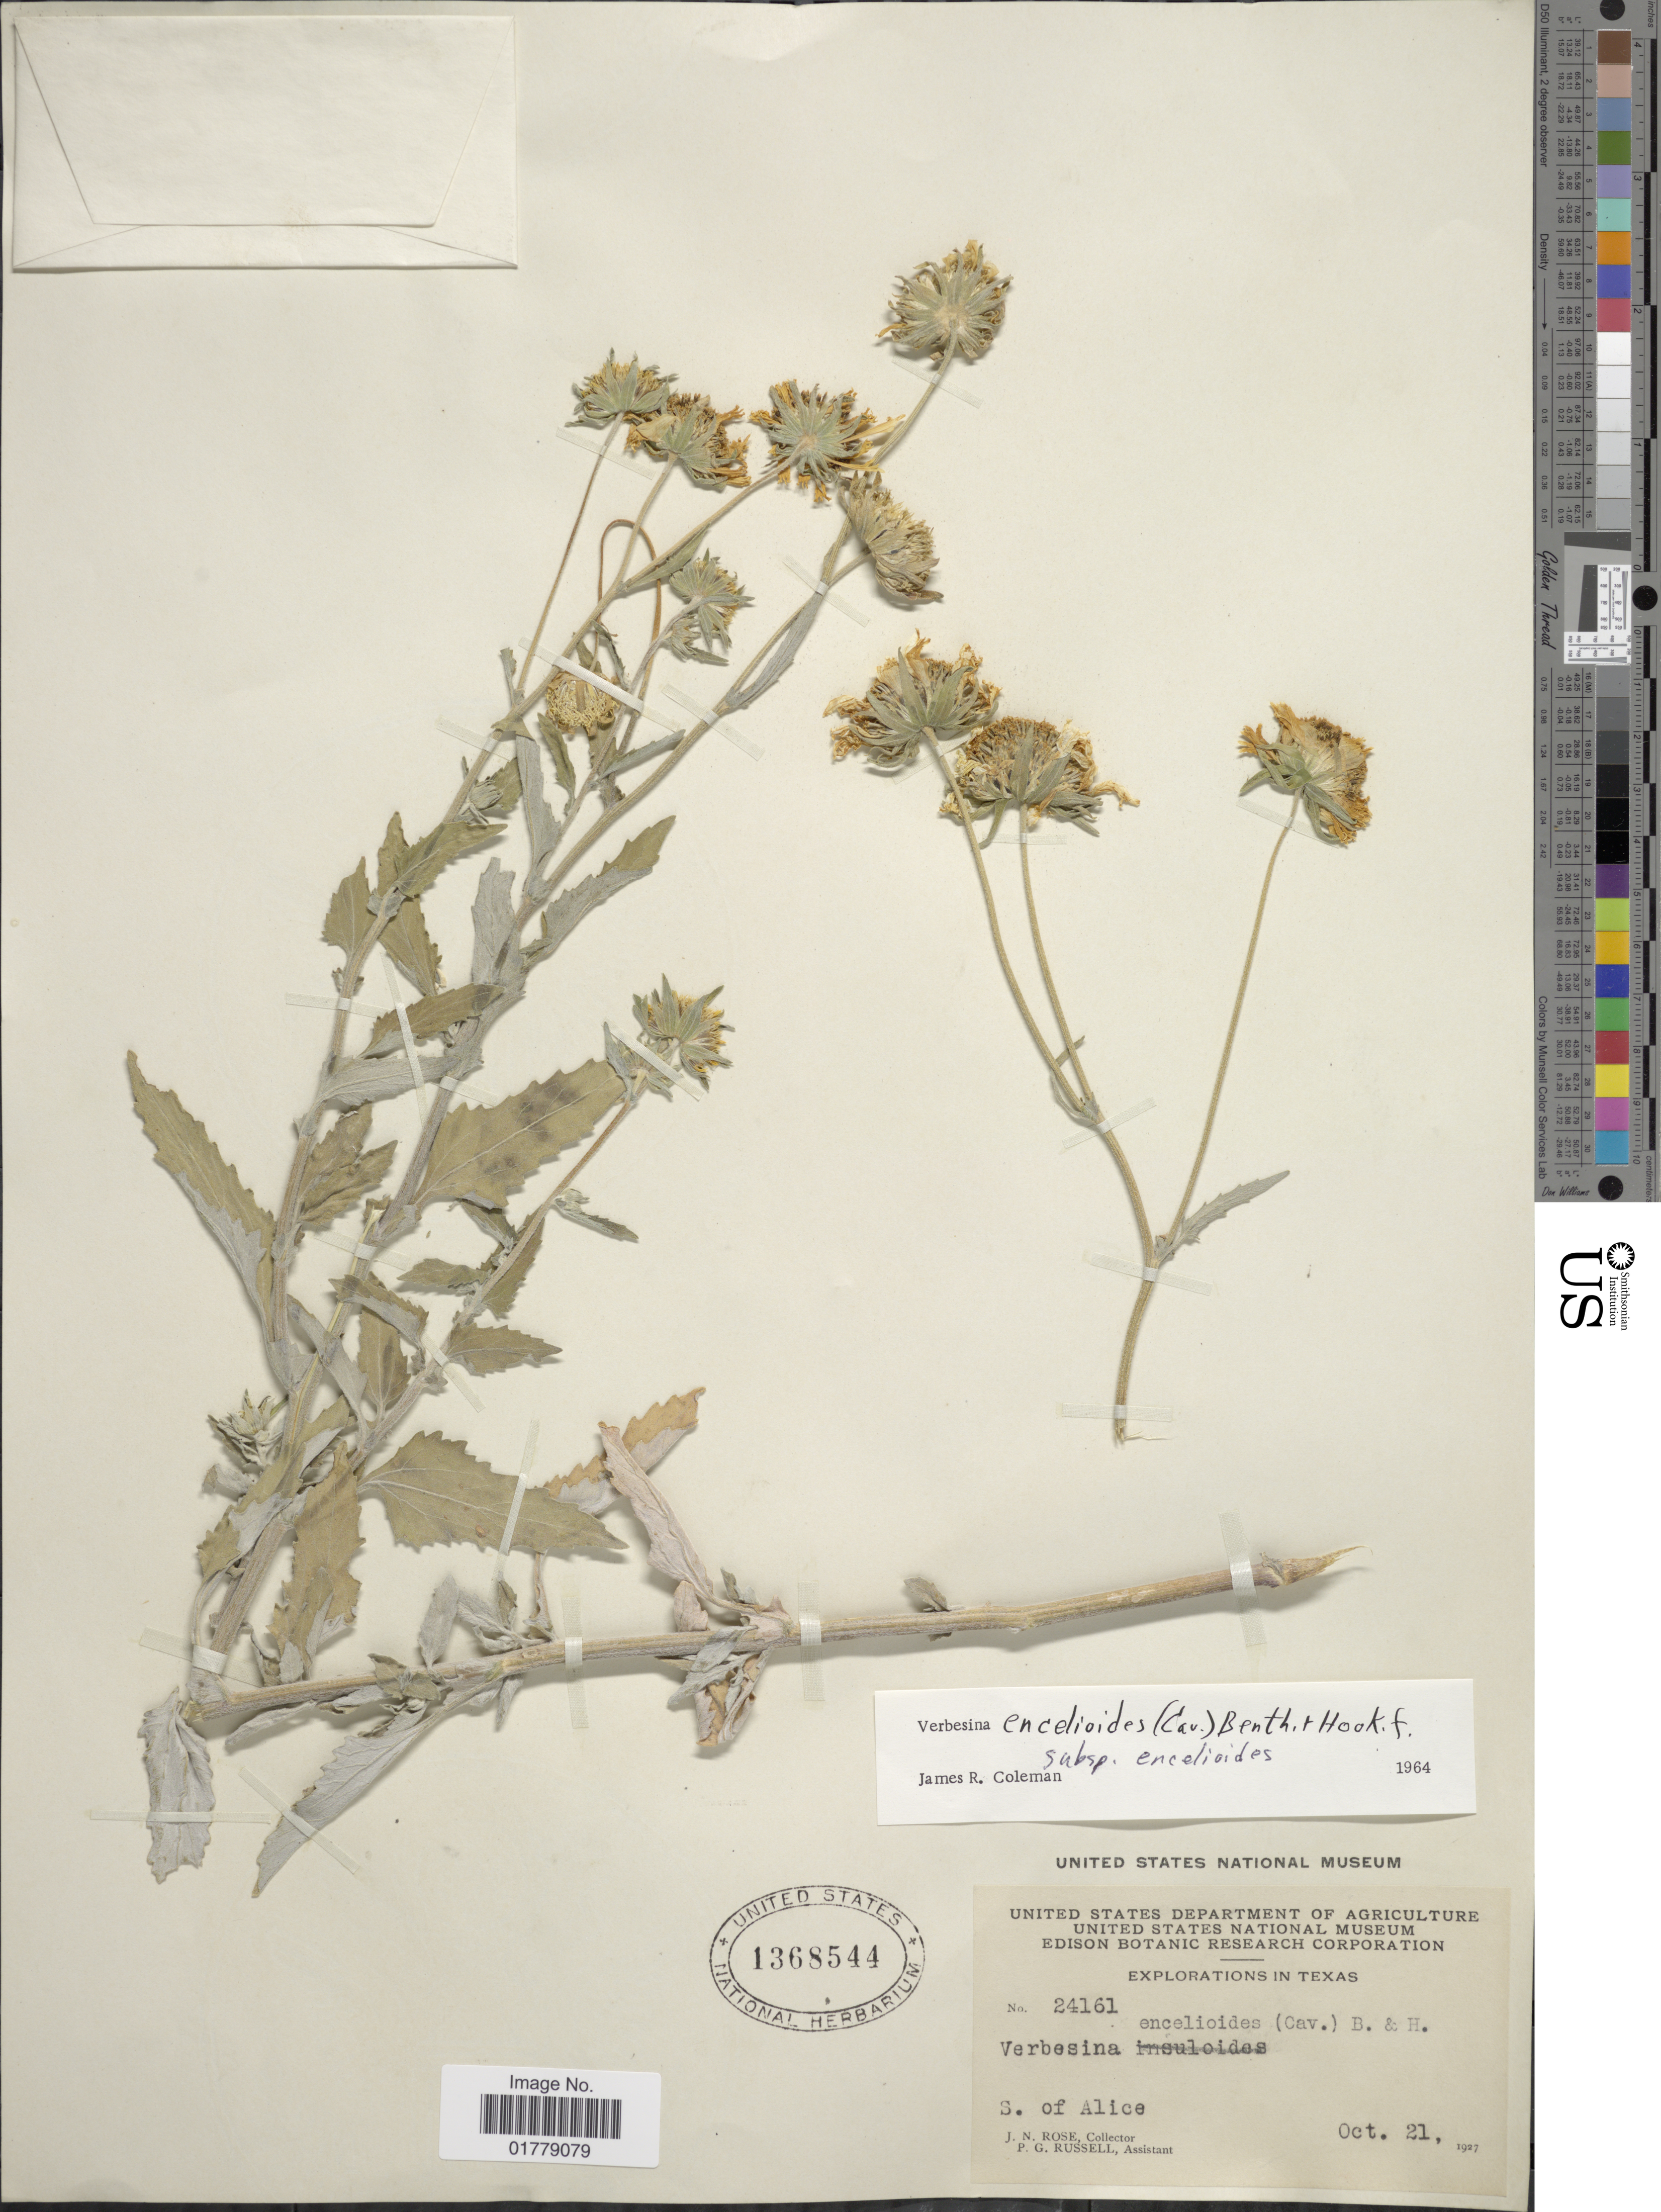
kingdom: Plantae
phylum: Tracheophyta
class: Magnoliopsida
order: Asterales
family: Asteraceae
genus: Verbesina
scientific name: Verbesina encelioides subsp. encelioides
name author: (Cav.) Benth. & Hook.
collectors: J. N. Rose & P. G. Russell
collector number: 24161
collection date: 1927-10-21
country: United States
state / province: Texas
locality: S. of Alice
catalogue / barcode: US 1368544